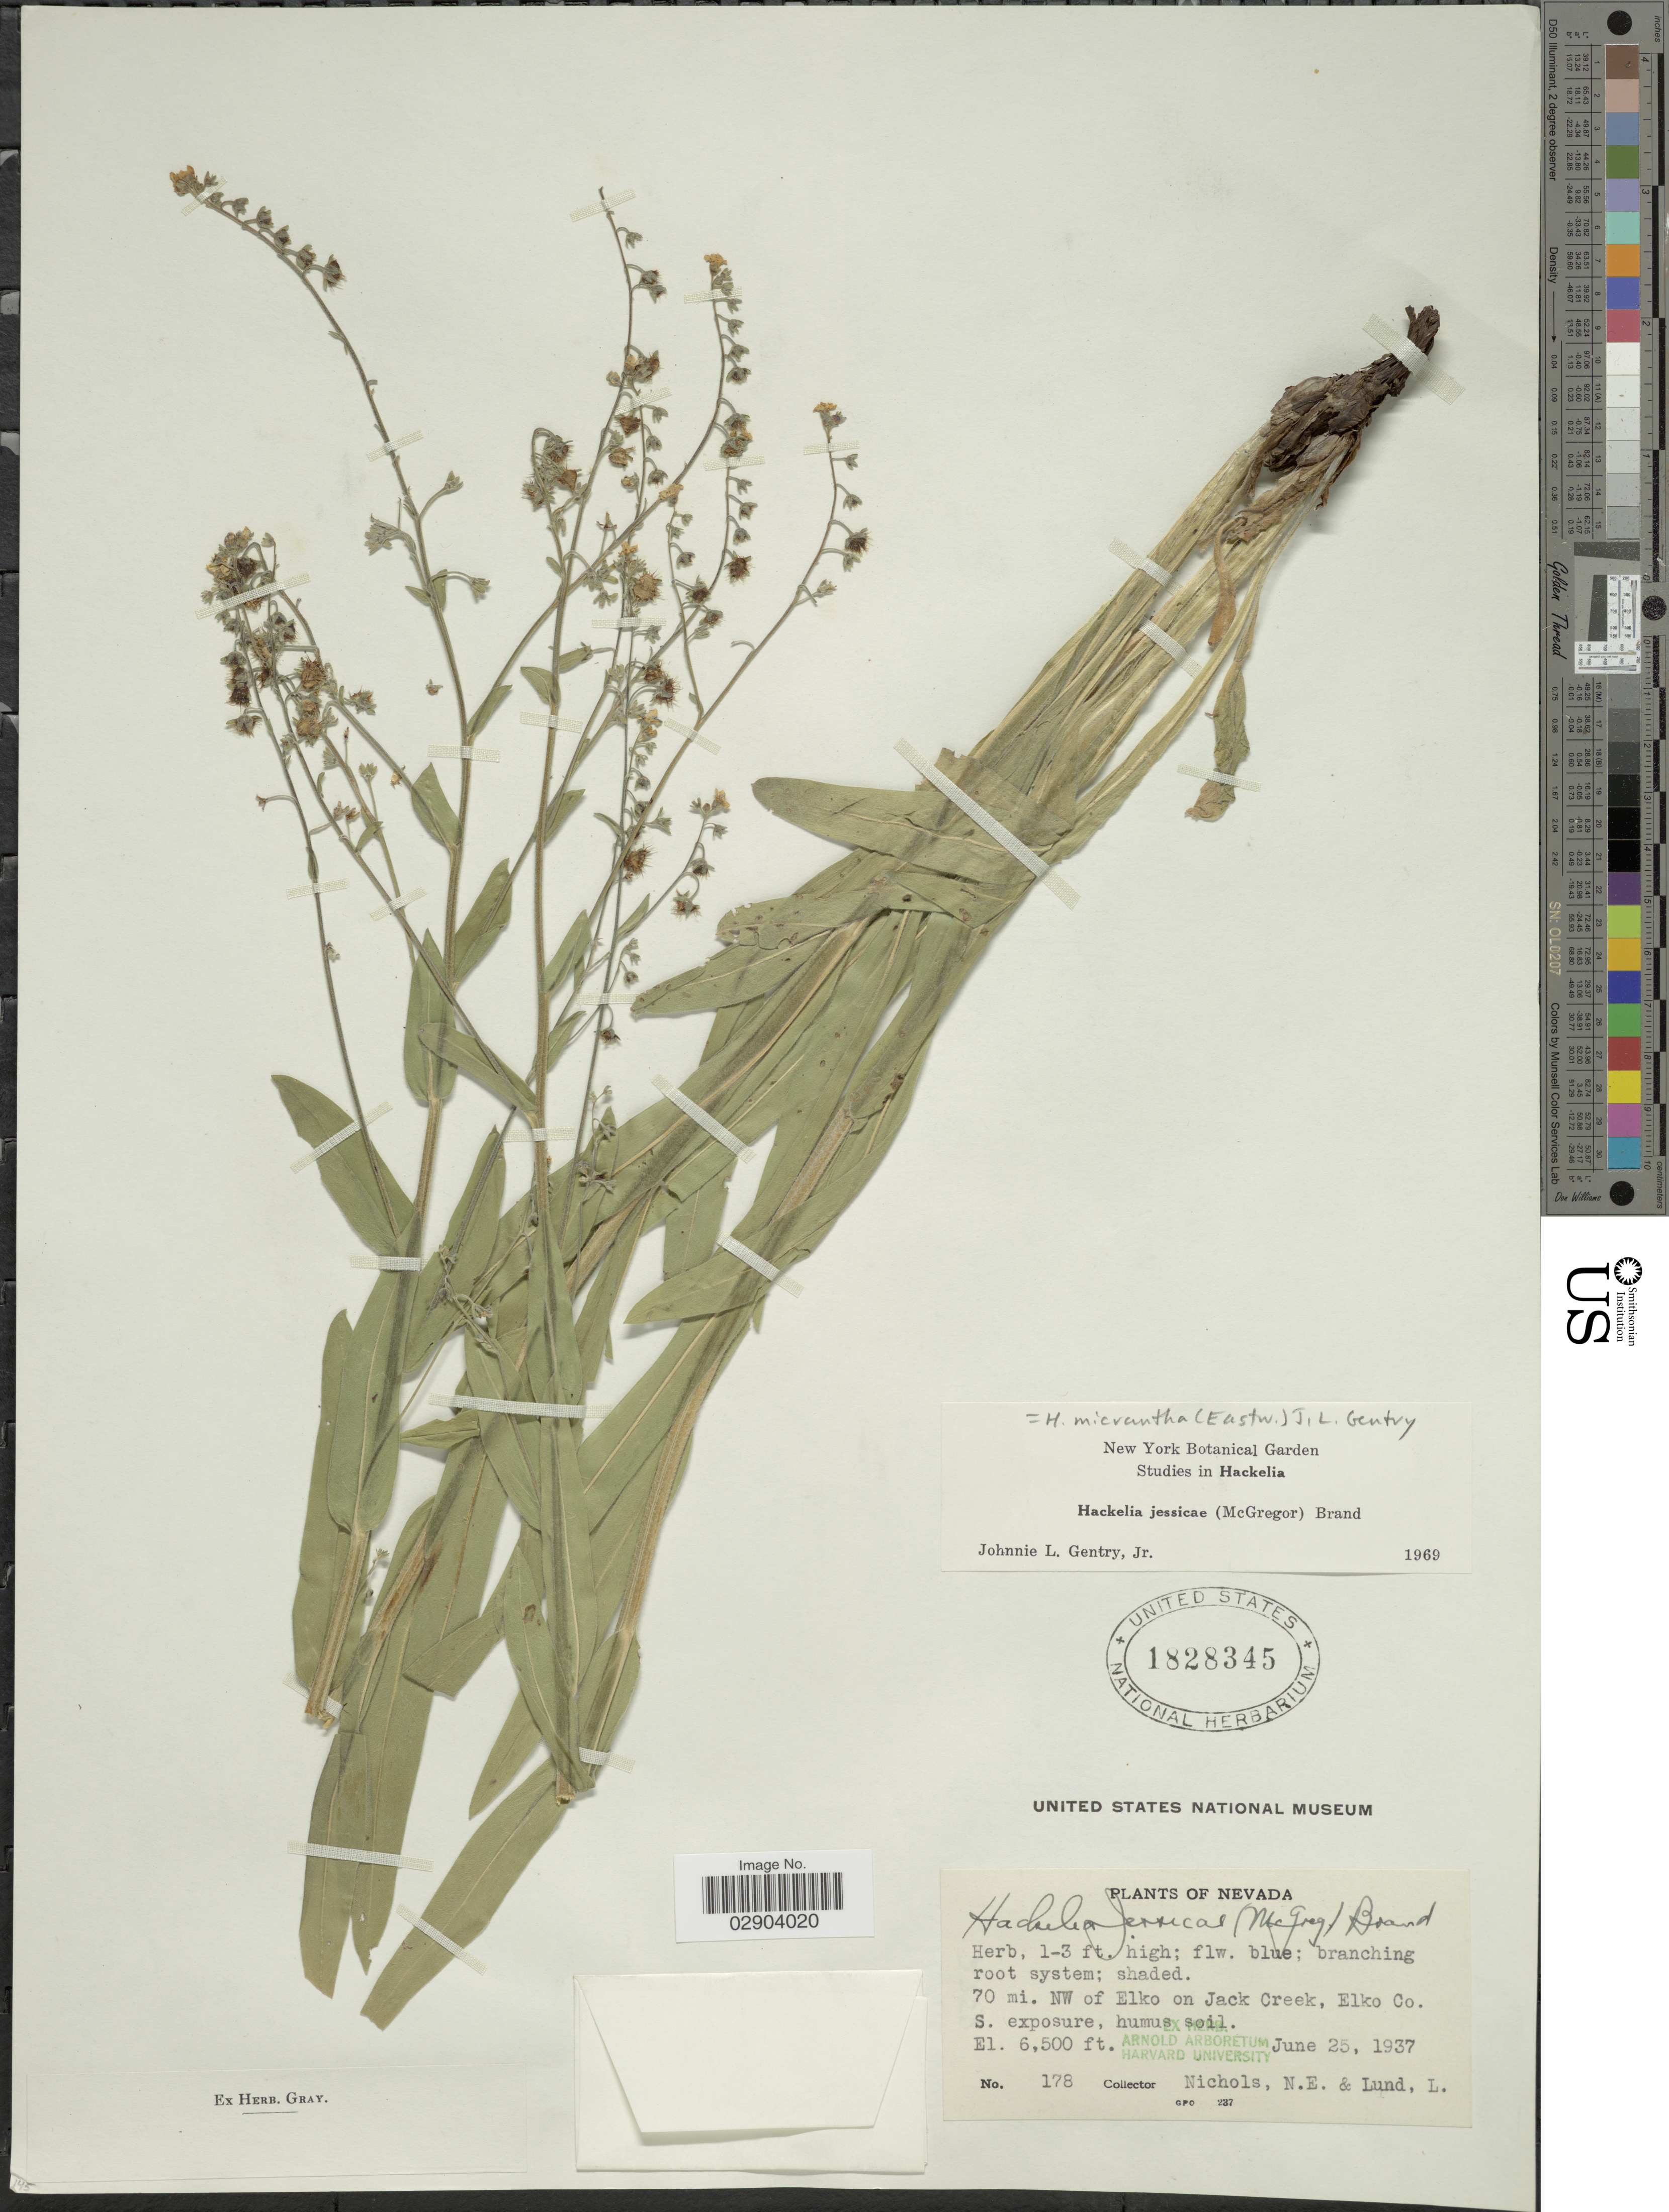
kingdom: Plantae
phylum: Tracheophyta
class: Magnoliopsida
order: Boraginales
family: Boraginaceae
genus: Hackelia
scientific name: Hackelia micrantha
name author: (Eastw.) J.L. Gentry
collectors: N. Nichols & L. Lund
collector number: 178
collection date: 1937-06-25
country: United States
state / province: Nevada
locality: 70 mi. NW of Elko on Jack Creek, Elko Co. S. exposure, humus soil.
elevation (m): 1981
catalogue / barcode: US 1828345